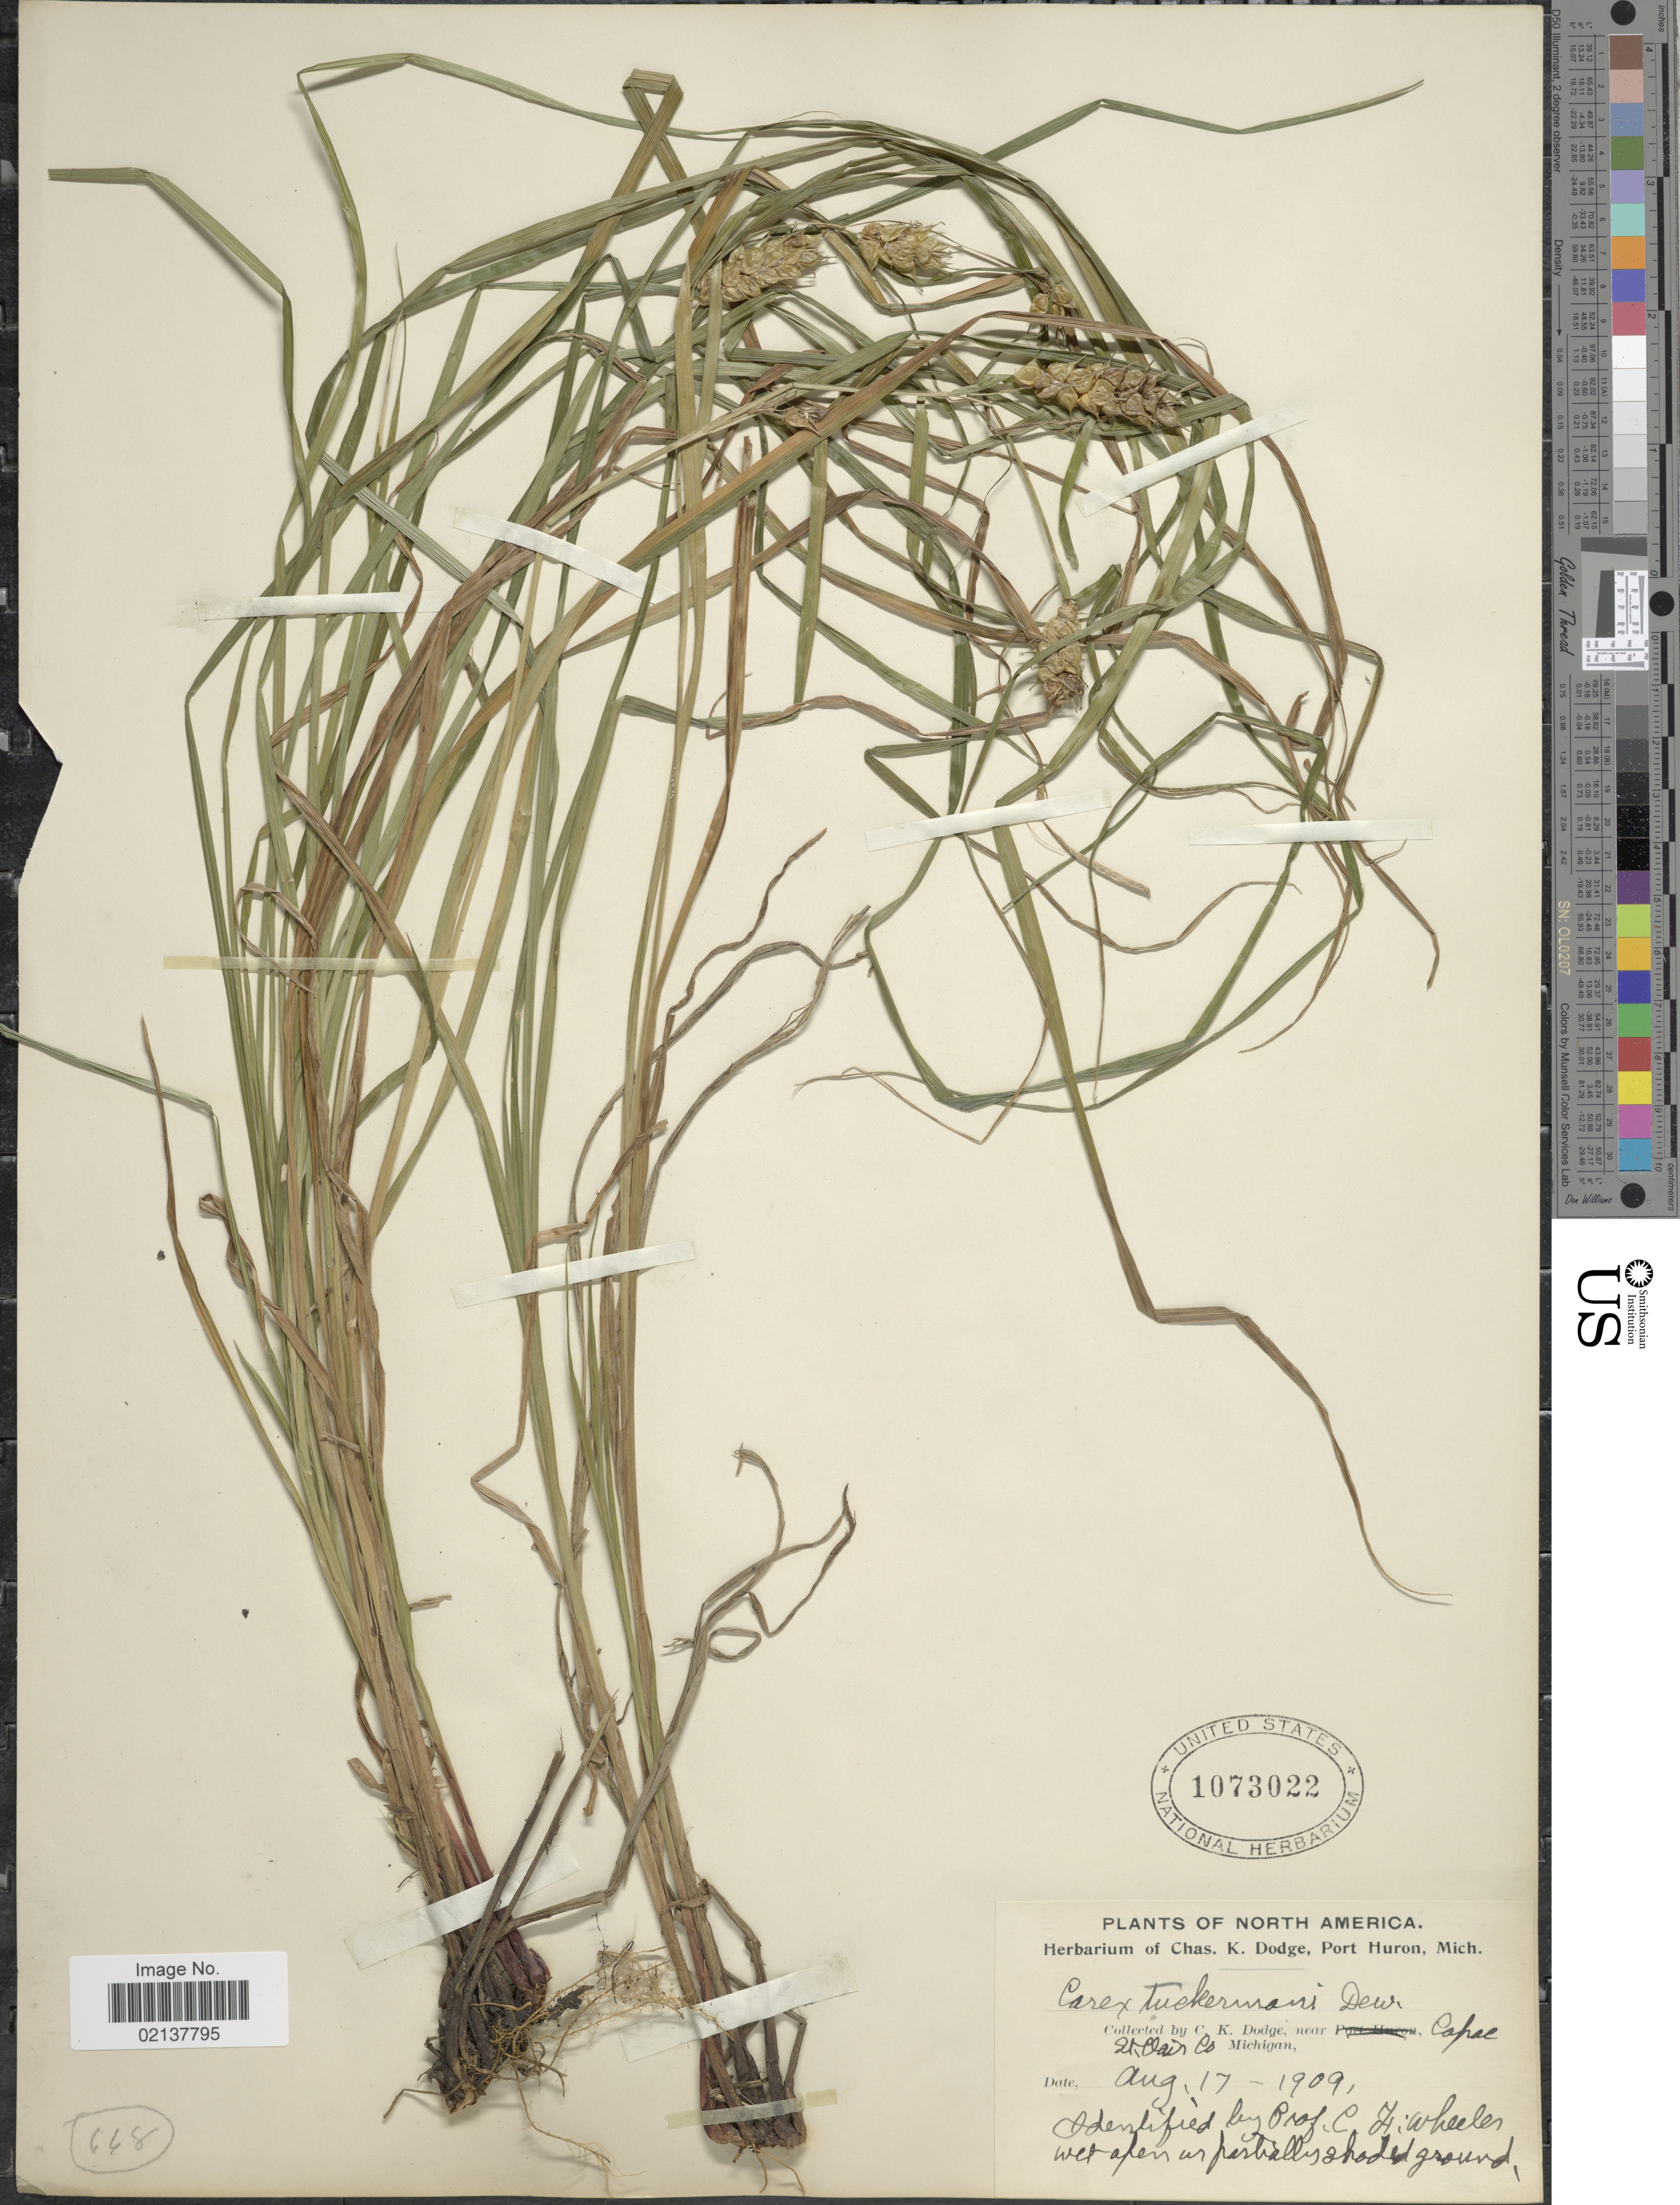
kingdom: Plantae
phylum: Tracheophyta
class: Liliopsida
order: Poales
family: Cyperaceae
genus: Carex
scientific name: Carex tuckermanii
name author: Boott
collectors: C. Dodge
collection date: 1909-08-17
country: United States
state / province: Michigan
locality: Near Capae, St Clair Co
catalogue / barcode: US 1073022